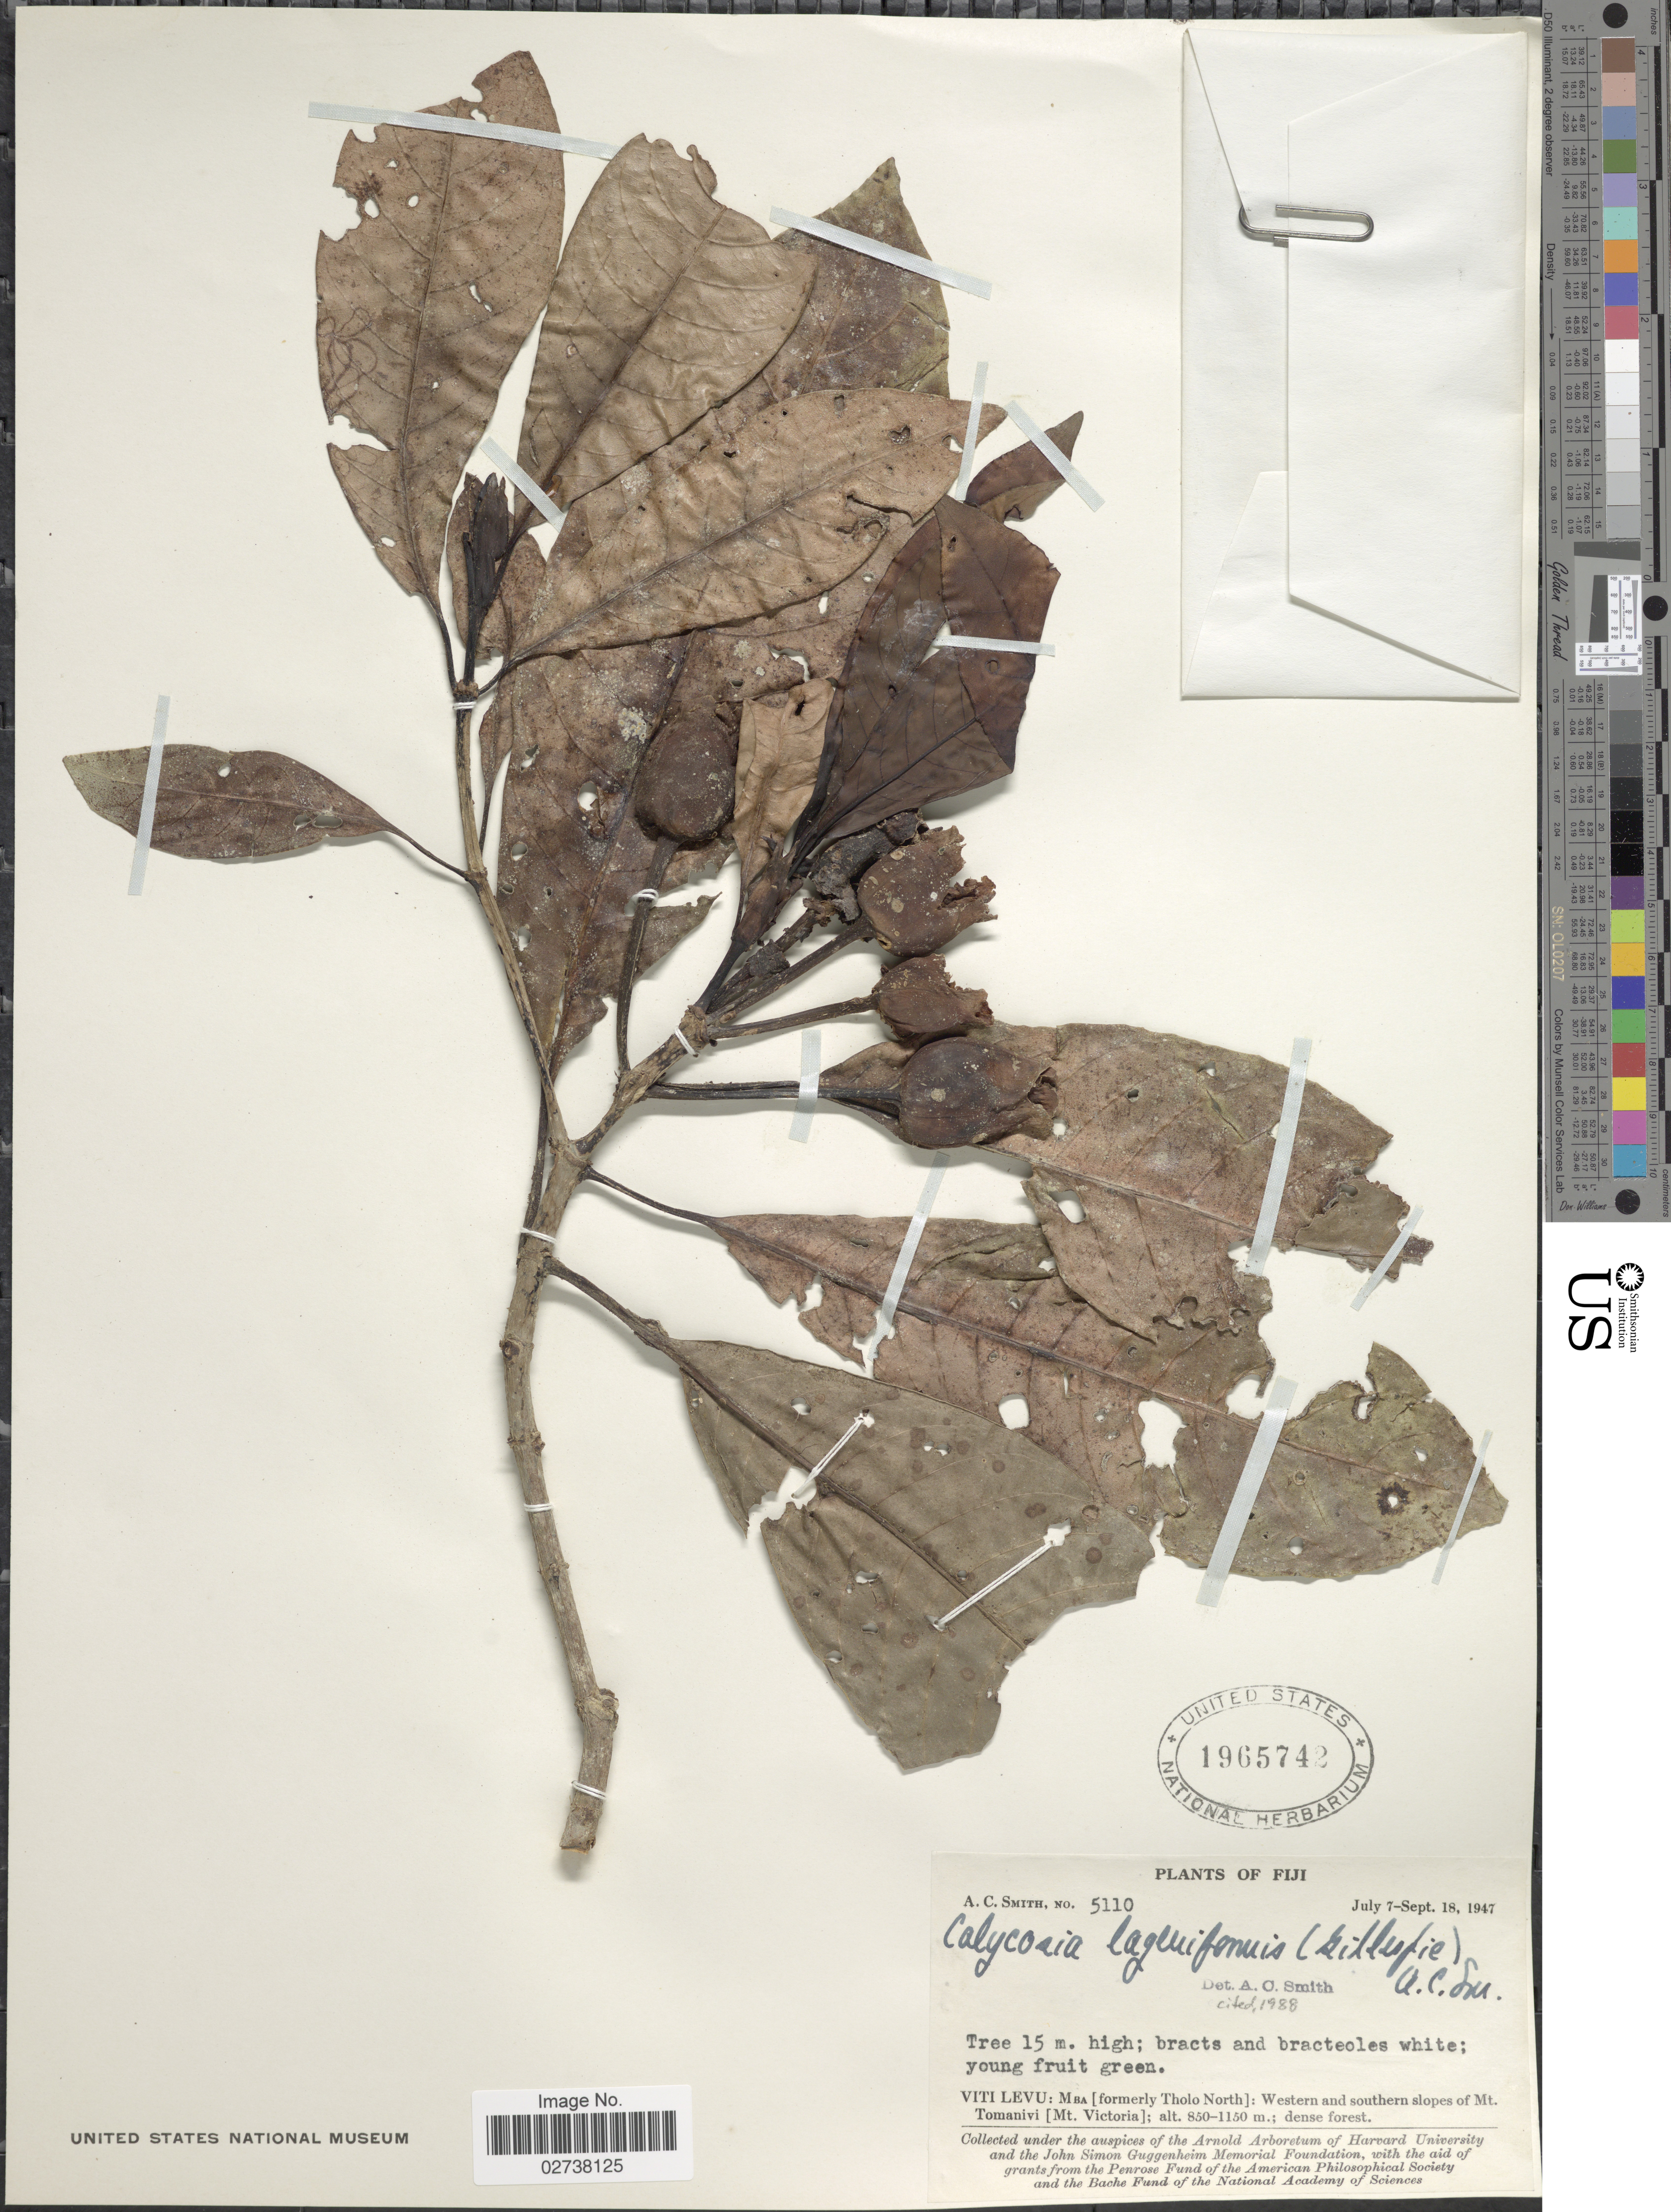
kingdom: Plantae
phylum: Tracheophyta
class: Magnoliopsida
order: Gentianales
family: Rubiaceae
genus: Calycosia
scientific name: Calycosia lageniformis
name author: (Gillespie) A.C. Sm.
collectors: A. C. Smith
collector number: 5110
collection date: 1947-07-07/1947-09-08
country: Fiji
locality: Viti Levu: MBA (formerly Tholo North): Western and southern slopes of Mt. Tomanivi (Mt. Victoria); dense forest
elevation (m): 850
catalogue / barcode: US 1965742